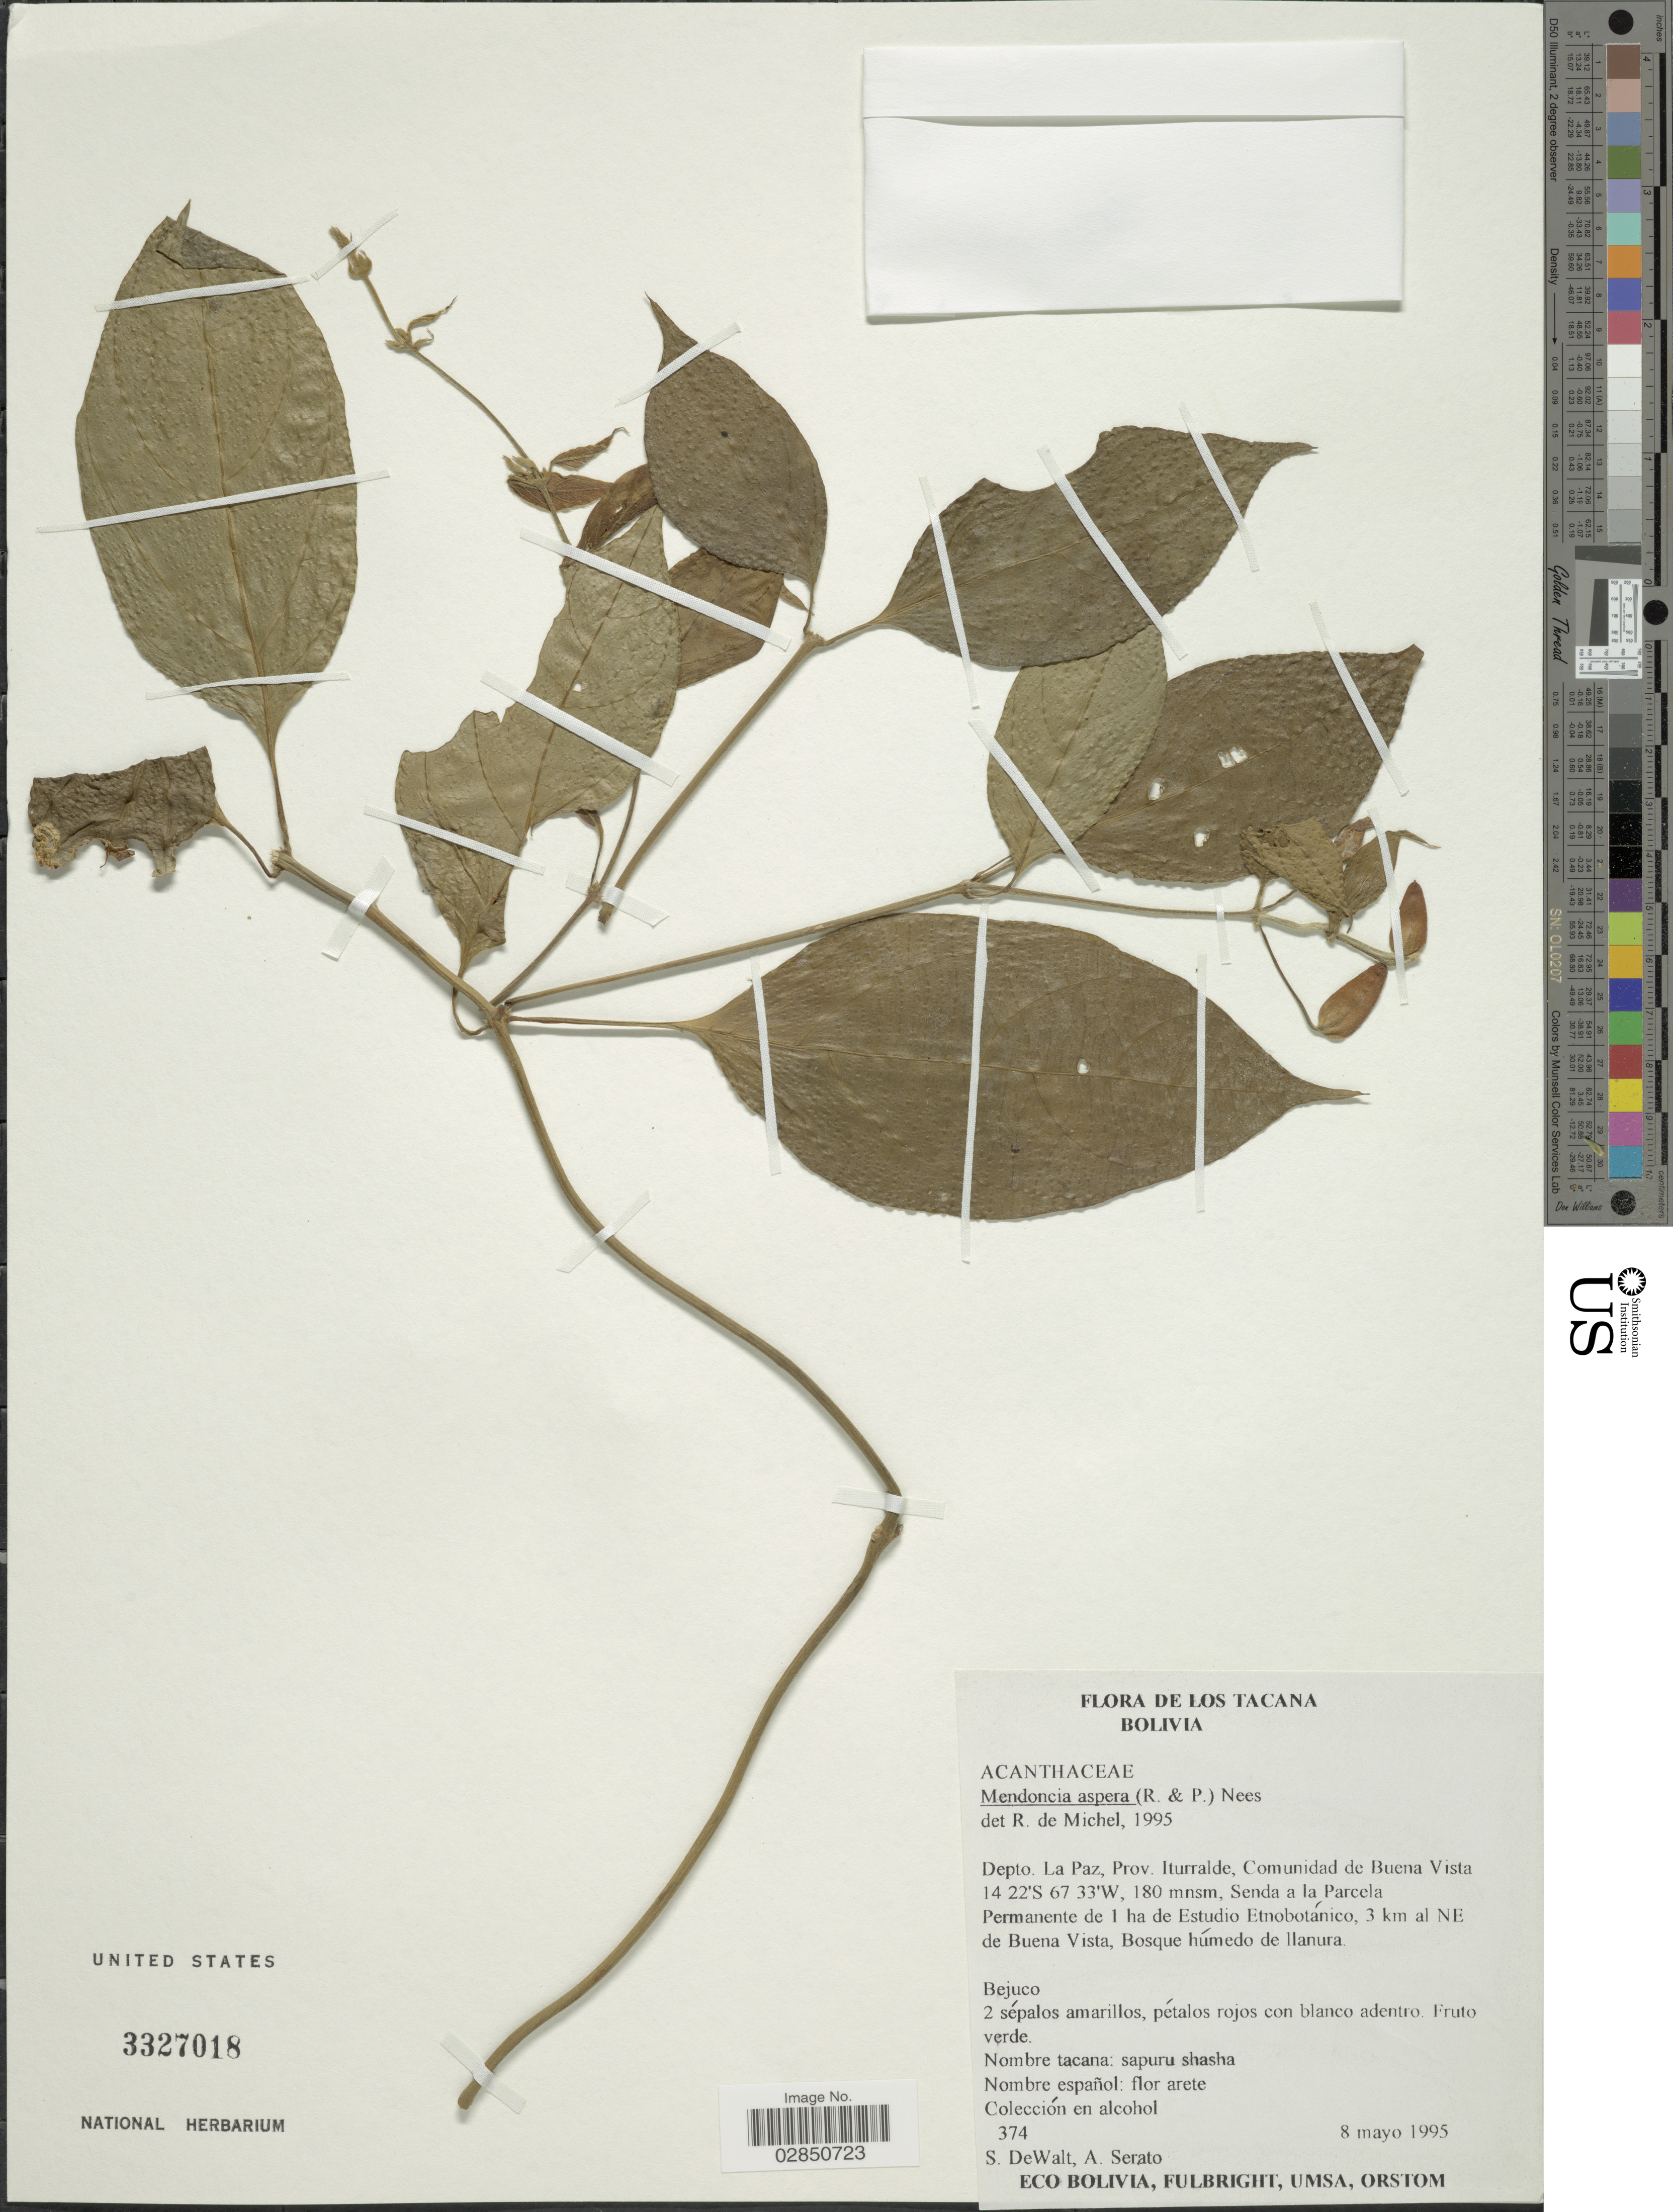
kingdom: Plantae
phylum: Tracheophyta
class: Magnoliopsida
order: Lamiales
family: Acanthaceae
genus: Mendoncia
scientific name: Mendoncia aspera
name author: (Ruiz & Pav.) Nees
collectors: S. DeWalt & A. Serato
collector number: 374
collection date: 1995-05-08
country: Bolivia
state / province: La Paz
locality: Depto. La Paz, Prov. Iturralde, Comunidad de Buena Vista, Senda a la Parcela, Permanente de 1 ha de Estudio Etnobotánico, 3 km al NE de Buena Vista. Los Tacana.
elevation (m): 180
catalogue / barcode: US 3327018